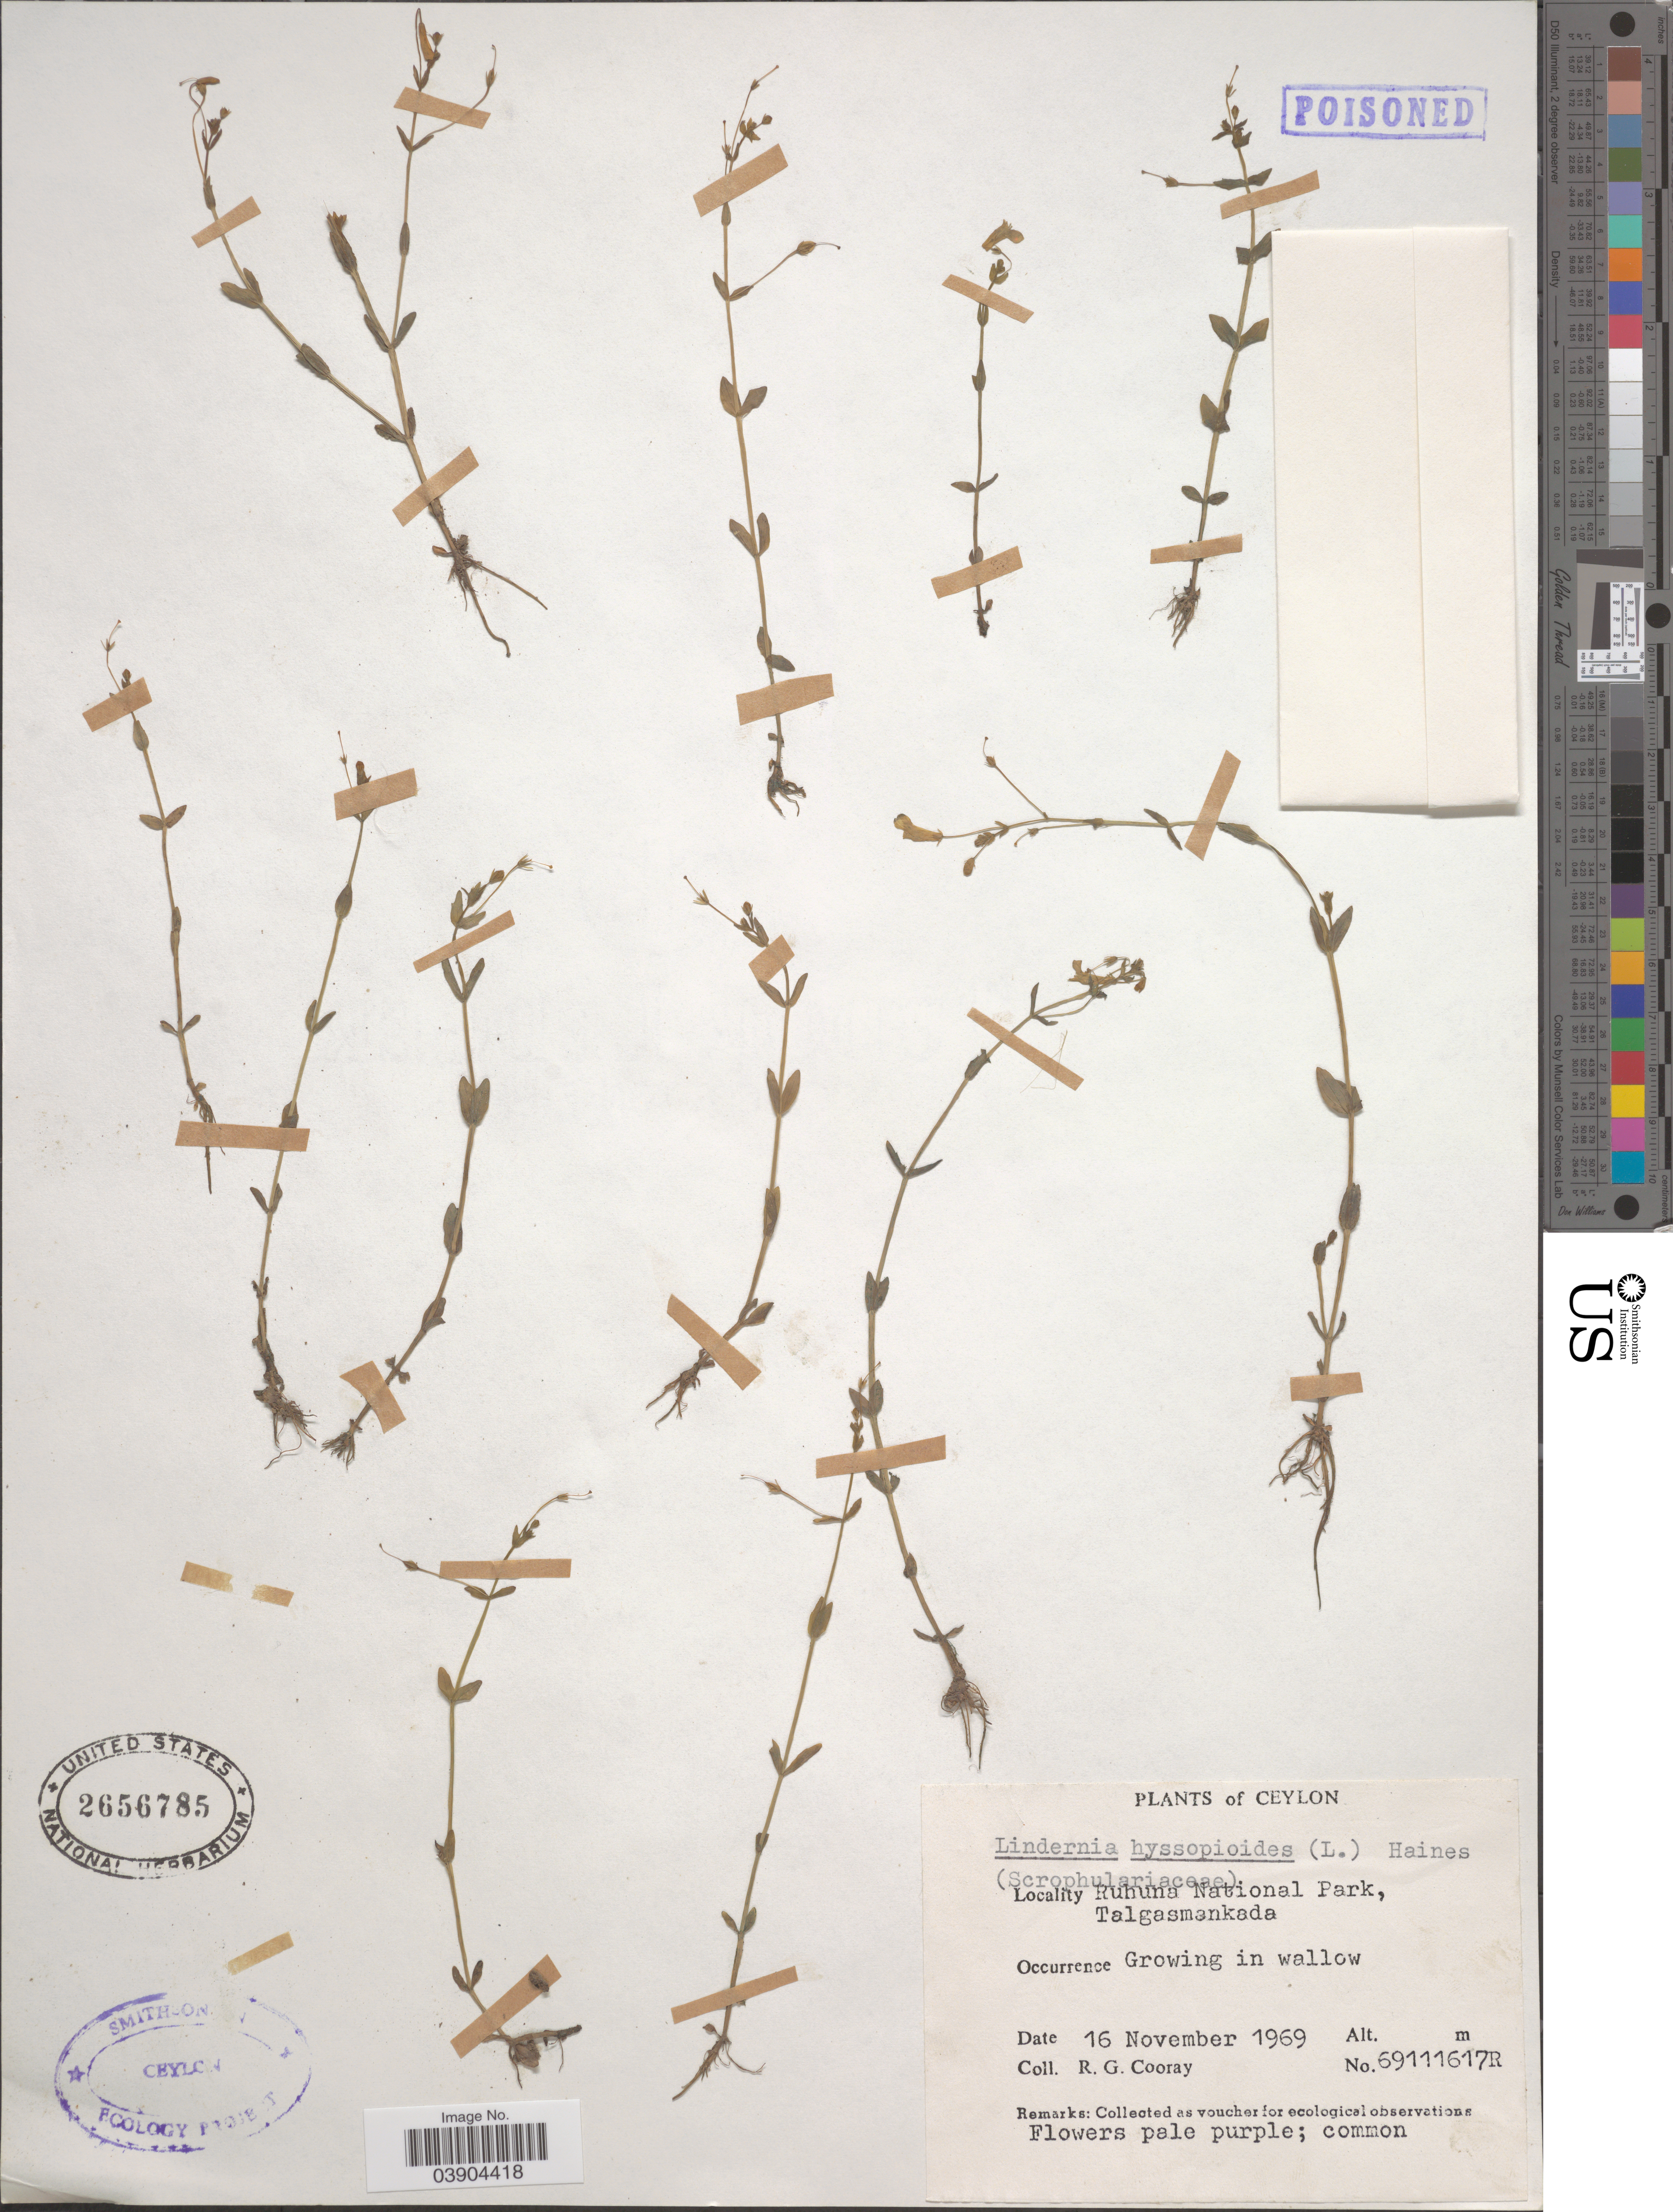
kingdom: Plantae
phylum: Tracheophyta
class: Magnoliopsida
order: Lamiales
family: Linderniaceae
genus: Lindernia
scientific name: Lindernia hyssopioides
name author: (L.) Haines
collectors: R. Cooray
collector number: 69111617R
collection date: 1969-11-16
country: Sri Lanka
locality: Ceylon. Ruhuna National Park, Talgasmankada.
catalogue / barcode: US 2656785